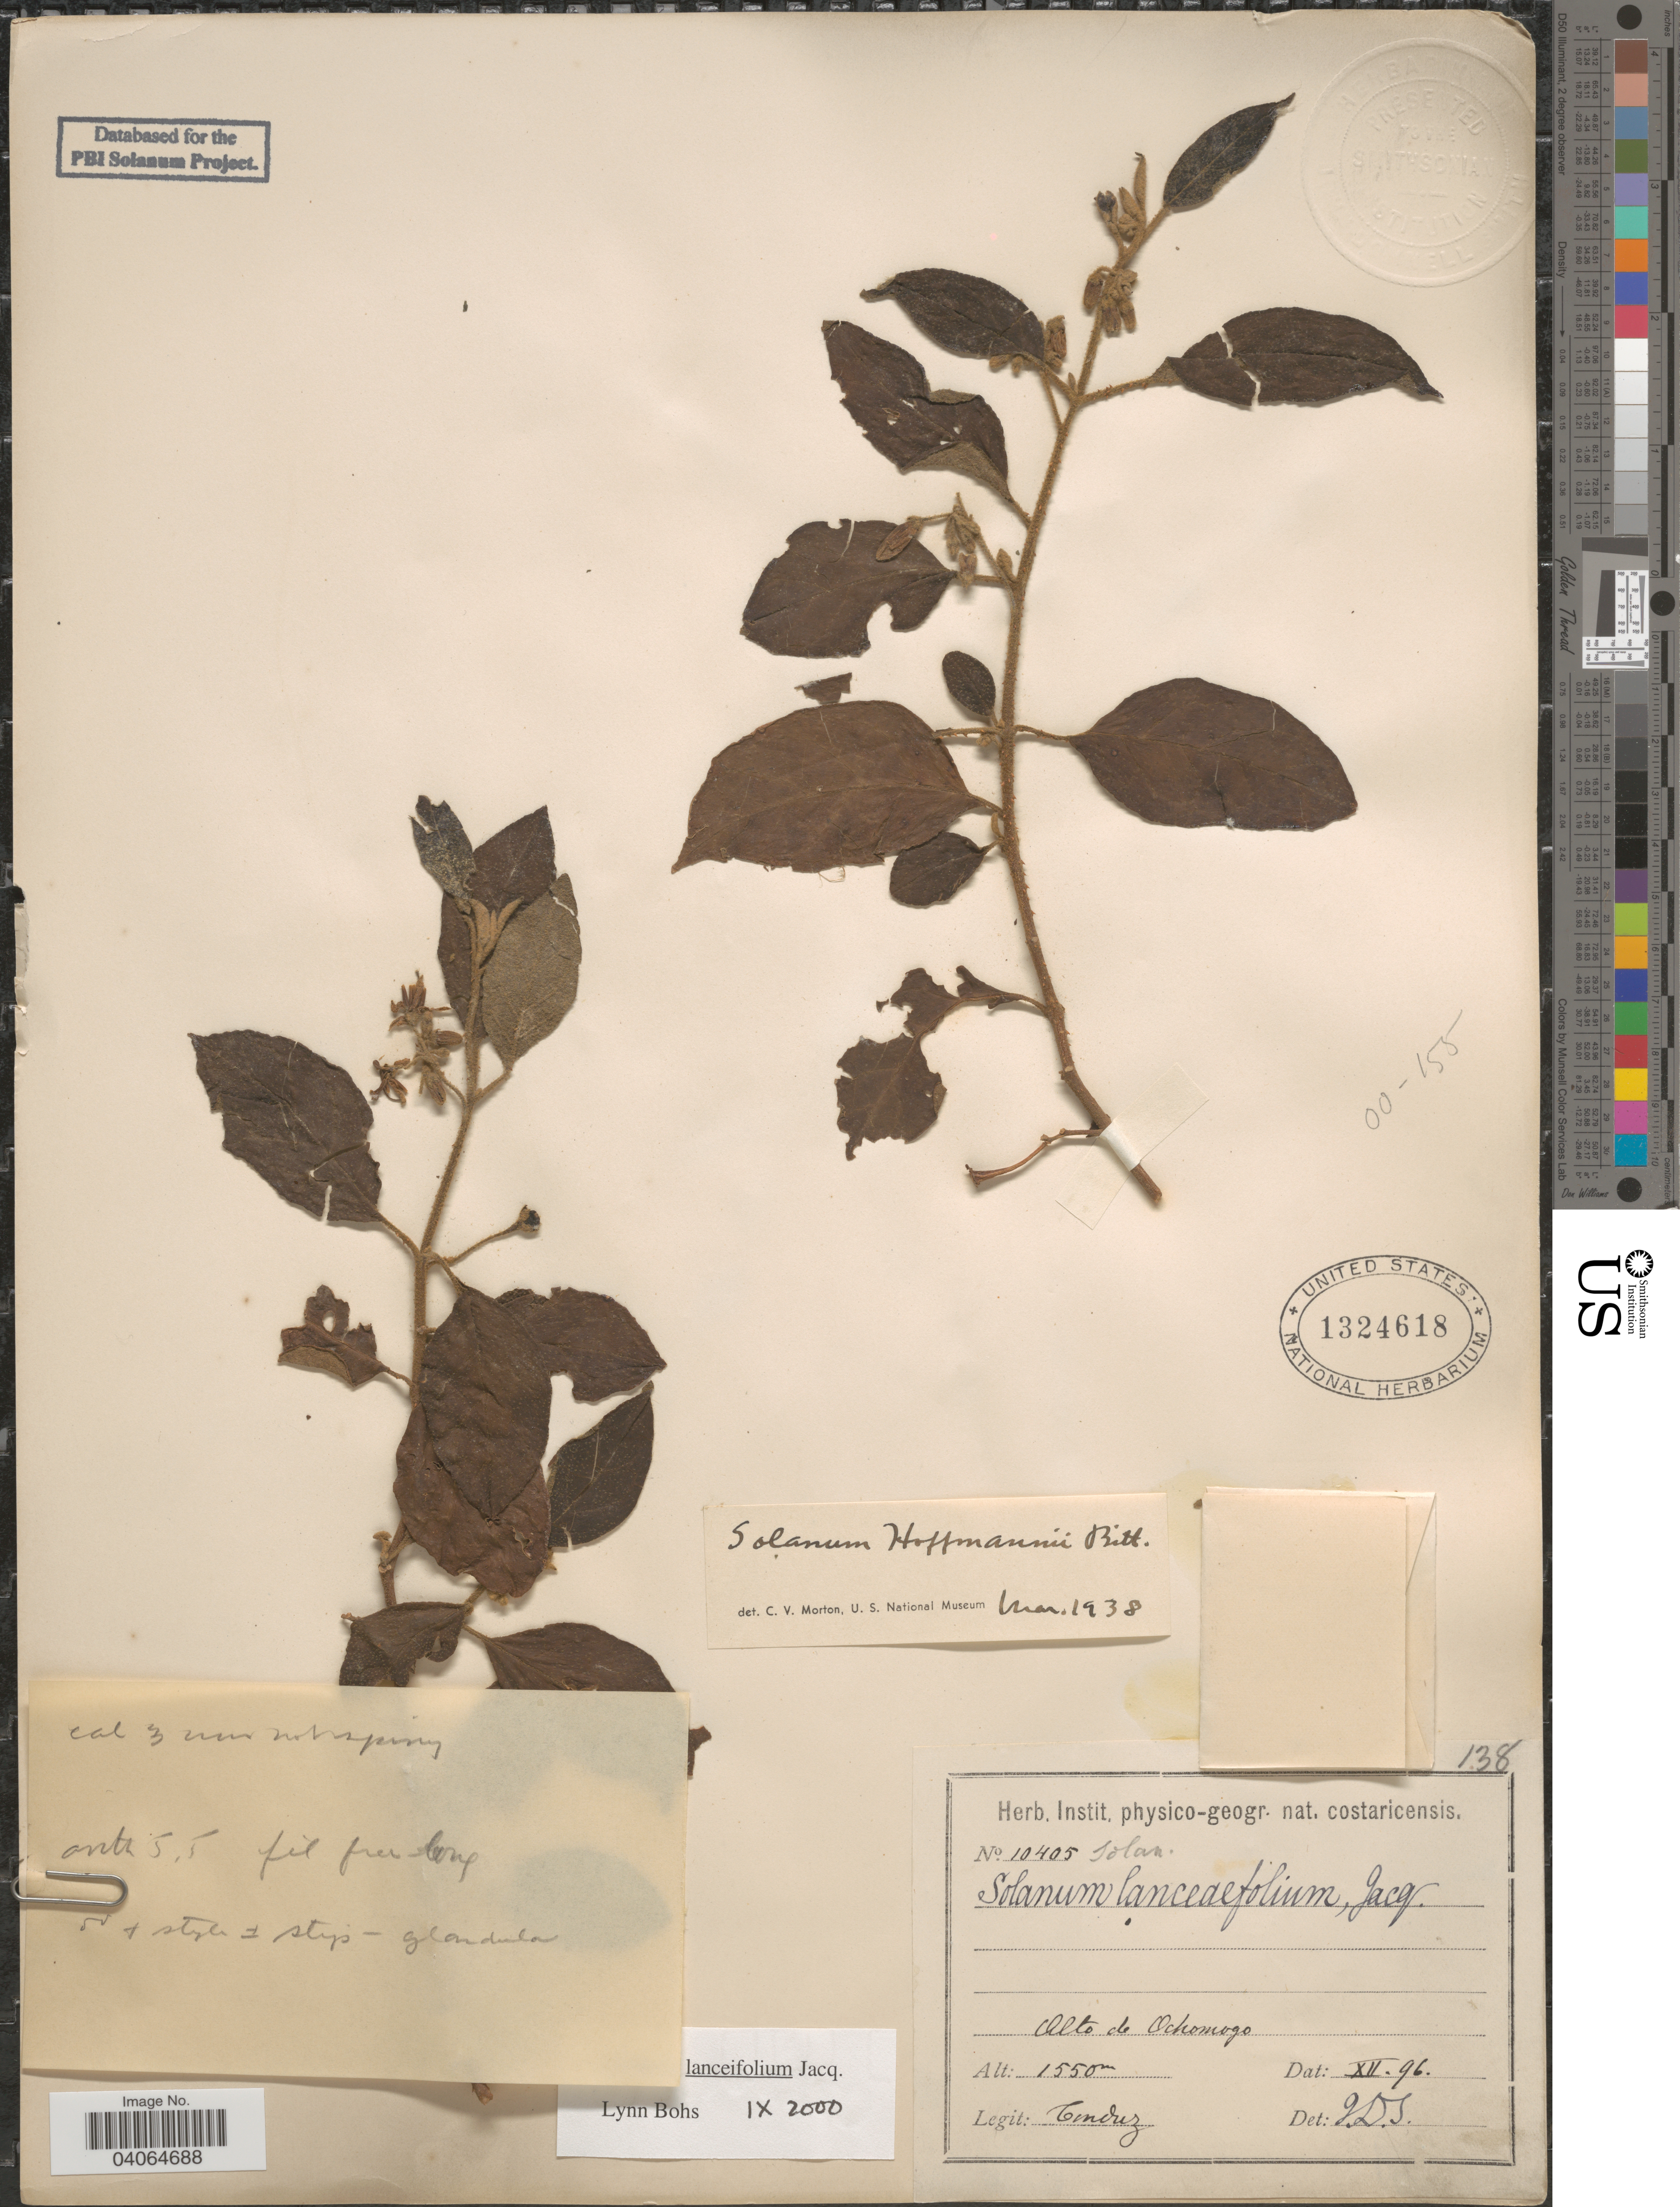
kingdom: Plantae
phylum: Tracheophyta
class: Magnoliopsida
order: Solanales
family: Solanaceae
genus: Solanum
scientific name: Solanum lanceifolium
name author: Jacq.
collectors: Tonduz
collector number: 10405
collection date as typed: Transcribed d/m/y: /12/96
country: Costa Rica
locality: Alto de Ochomoyo.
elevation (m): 1550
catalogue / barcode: US 1324618